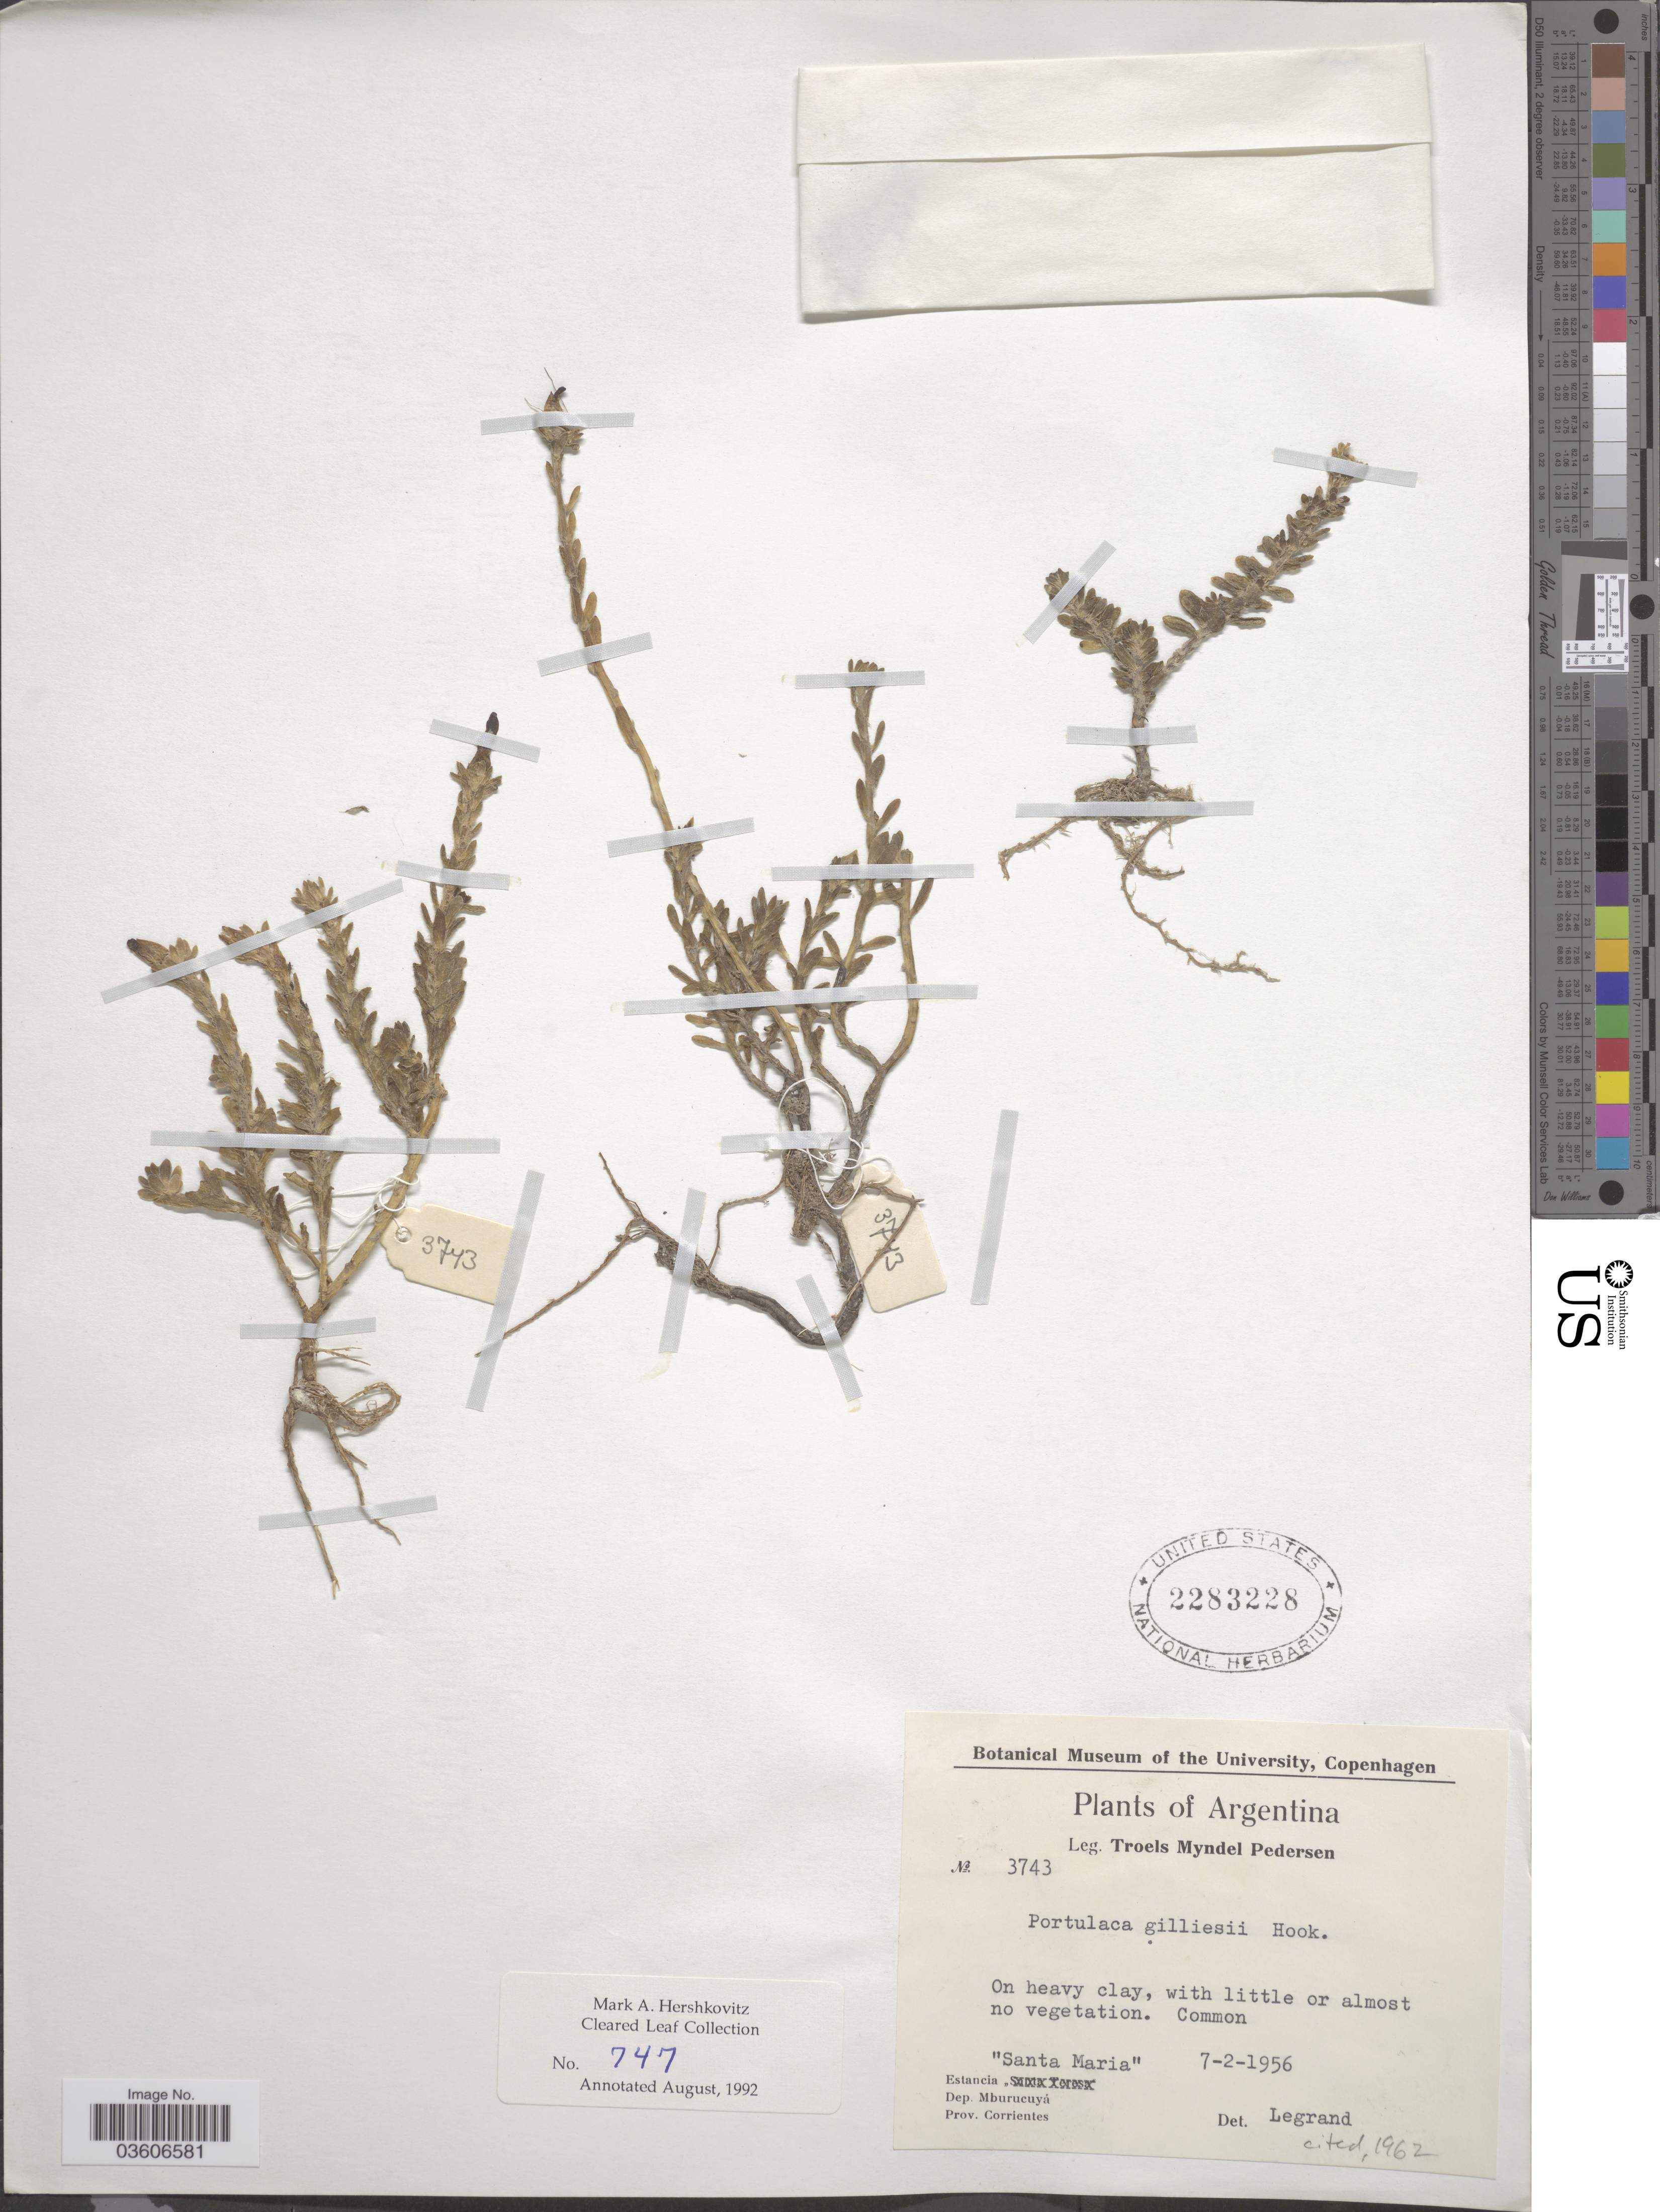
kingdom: Plantae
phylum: Tracheophyta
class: Magnoliopsida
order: Caryophyllales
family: Portulacaceae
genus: Portulaca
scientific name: Portulaca gilliesii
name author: Hook.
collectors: T. Pederson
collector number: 3743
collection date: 1956-02-07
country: Argentina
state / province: Corrientes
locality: Estancia "Santa Maria". Dep. Mburucuyá.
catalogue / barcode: US 2283228